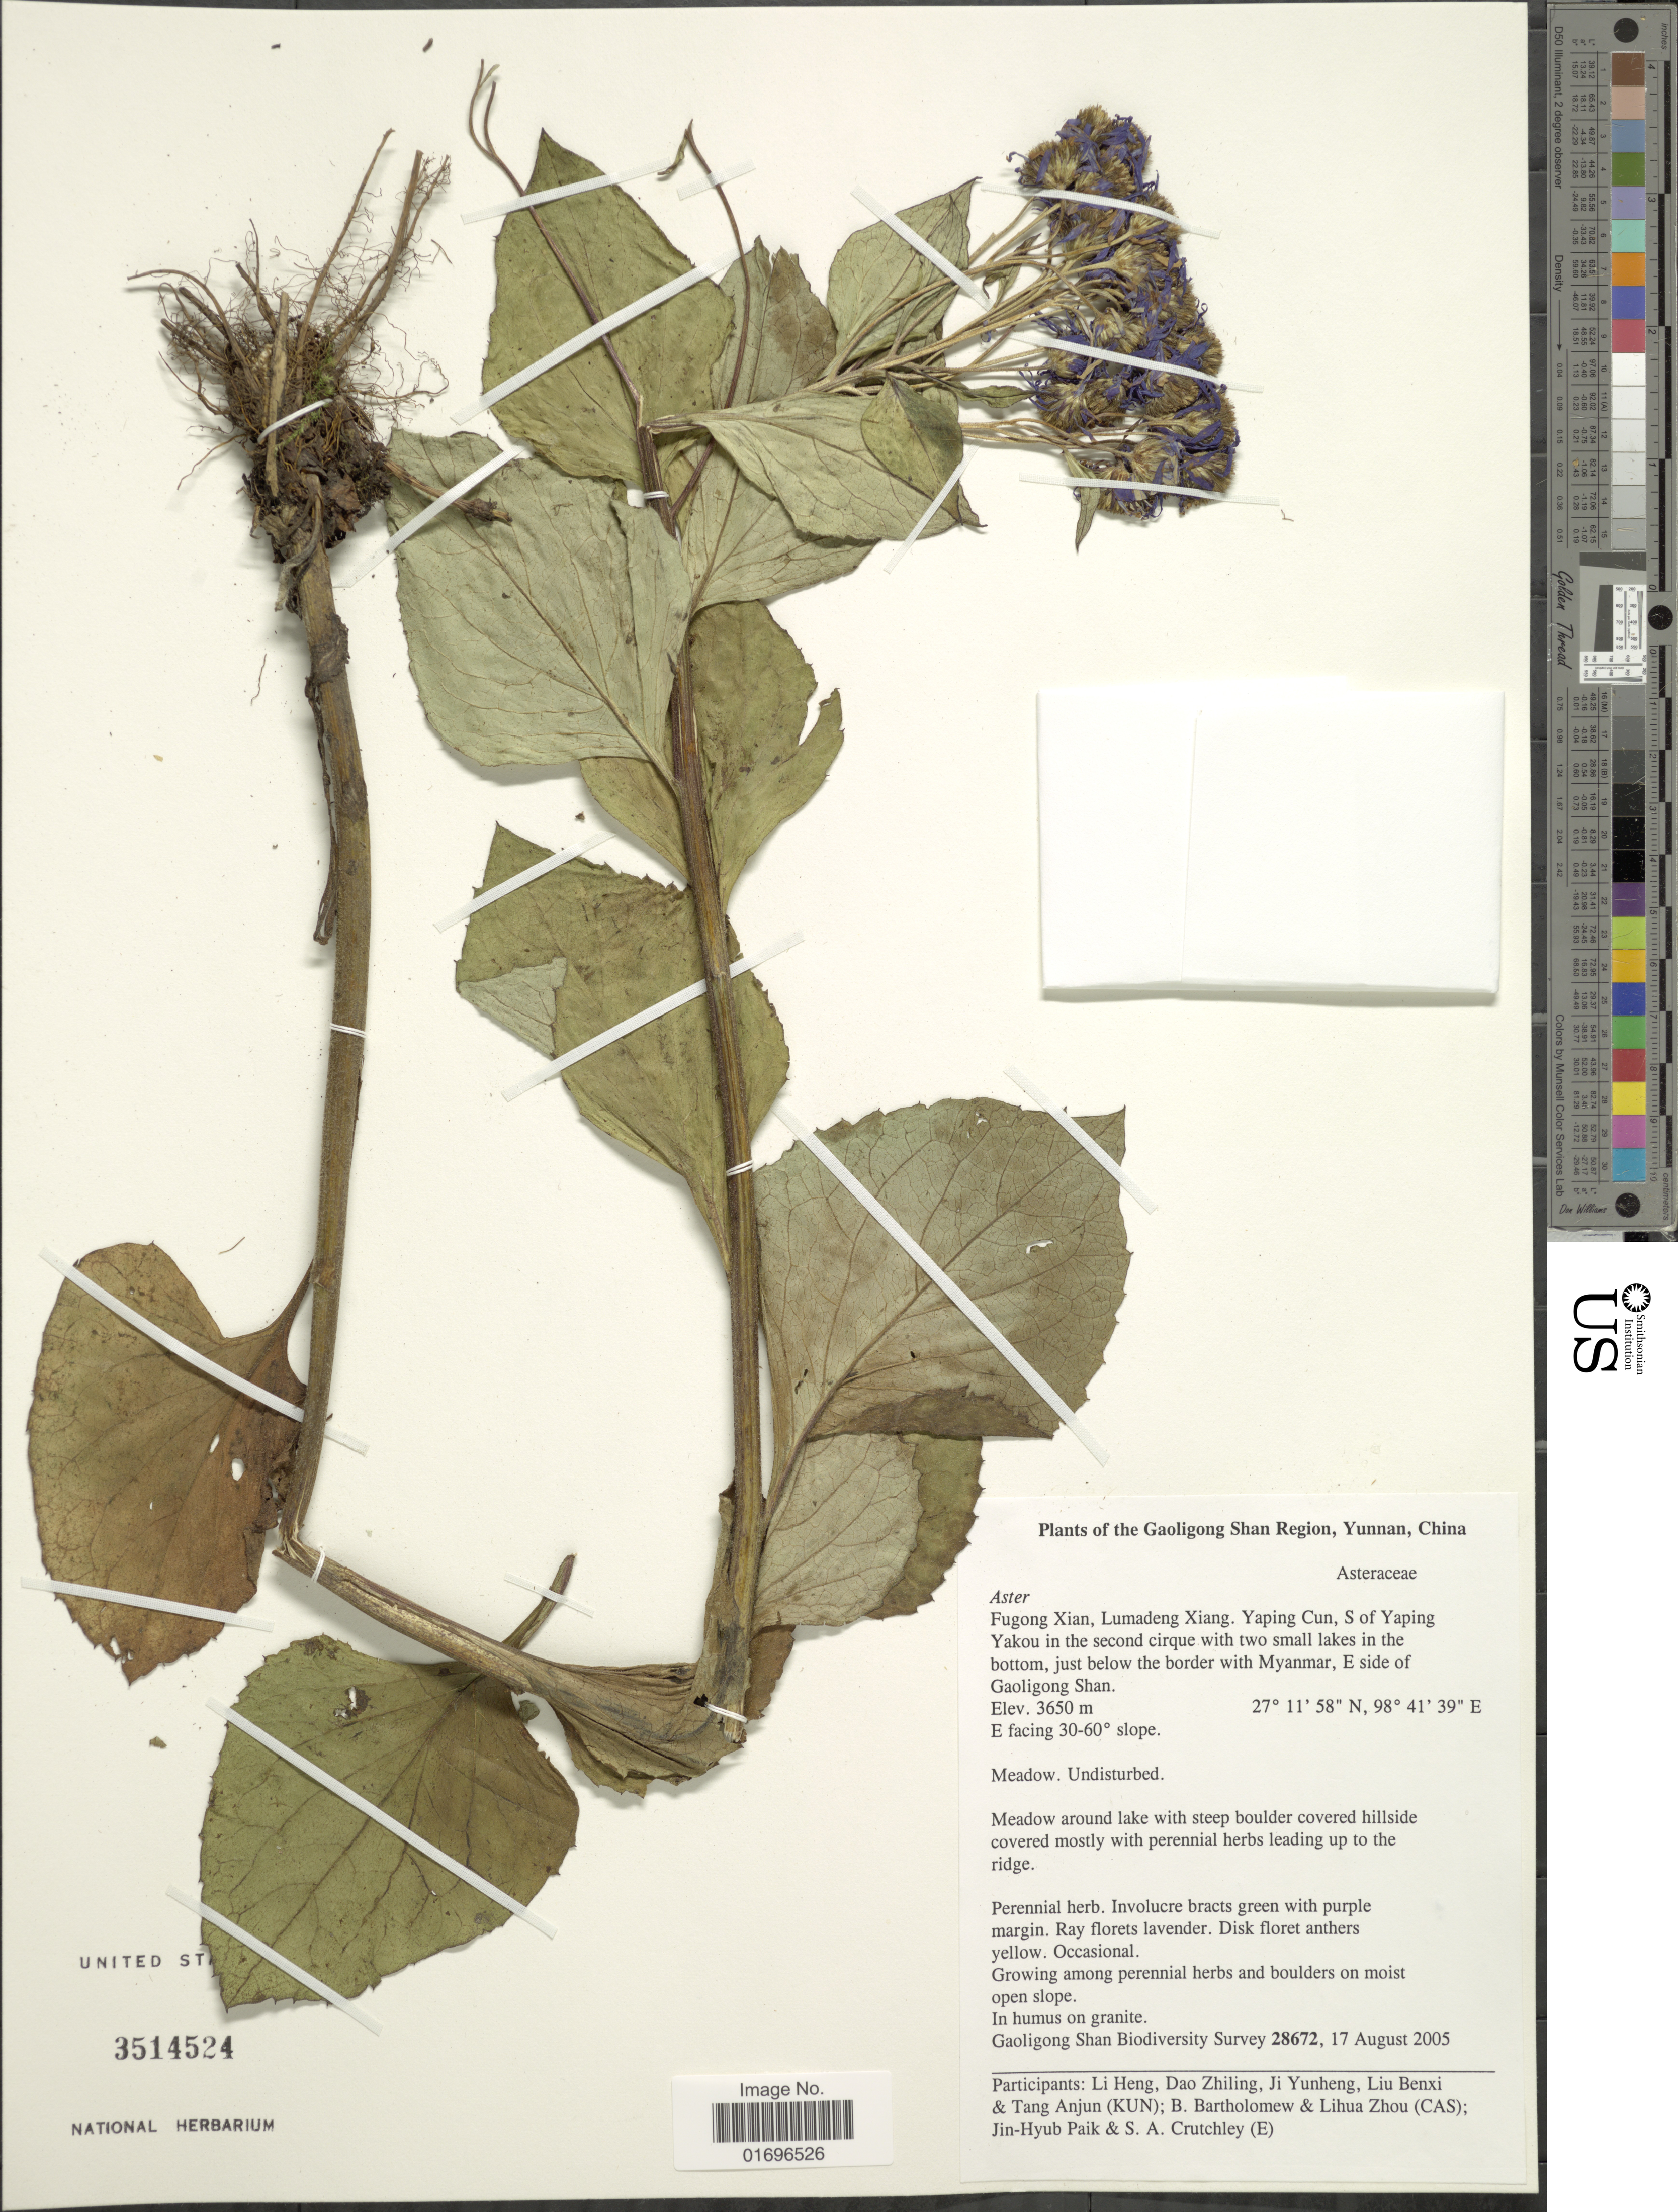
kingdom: Plantae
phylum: Tracheophyta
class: Magnoliopsida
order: Asterales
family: Asteraceae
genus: Aster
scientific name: Aster fuscescens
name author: Bureau & Franch.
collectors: Gaoligong Shan Biodiversity Survey, L. Heng, D. Zhiling, J. Yunheng & et al.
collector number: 28672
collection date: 2005-08-17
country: China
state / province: Yunnan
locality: Gaoligong Shan Region, Yunnan, China. Fugong Xian, Lumadeng Xiang. Yaping Cun, S of Yaping Yakou in the second cirque with two small lakes in the bottom, just below the border with Myanmar, E side of Gaoligong Shan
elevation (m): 3650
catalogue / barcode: US 3514524